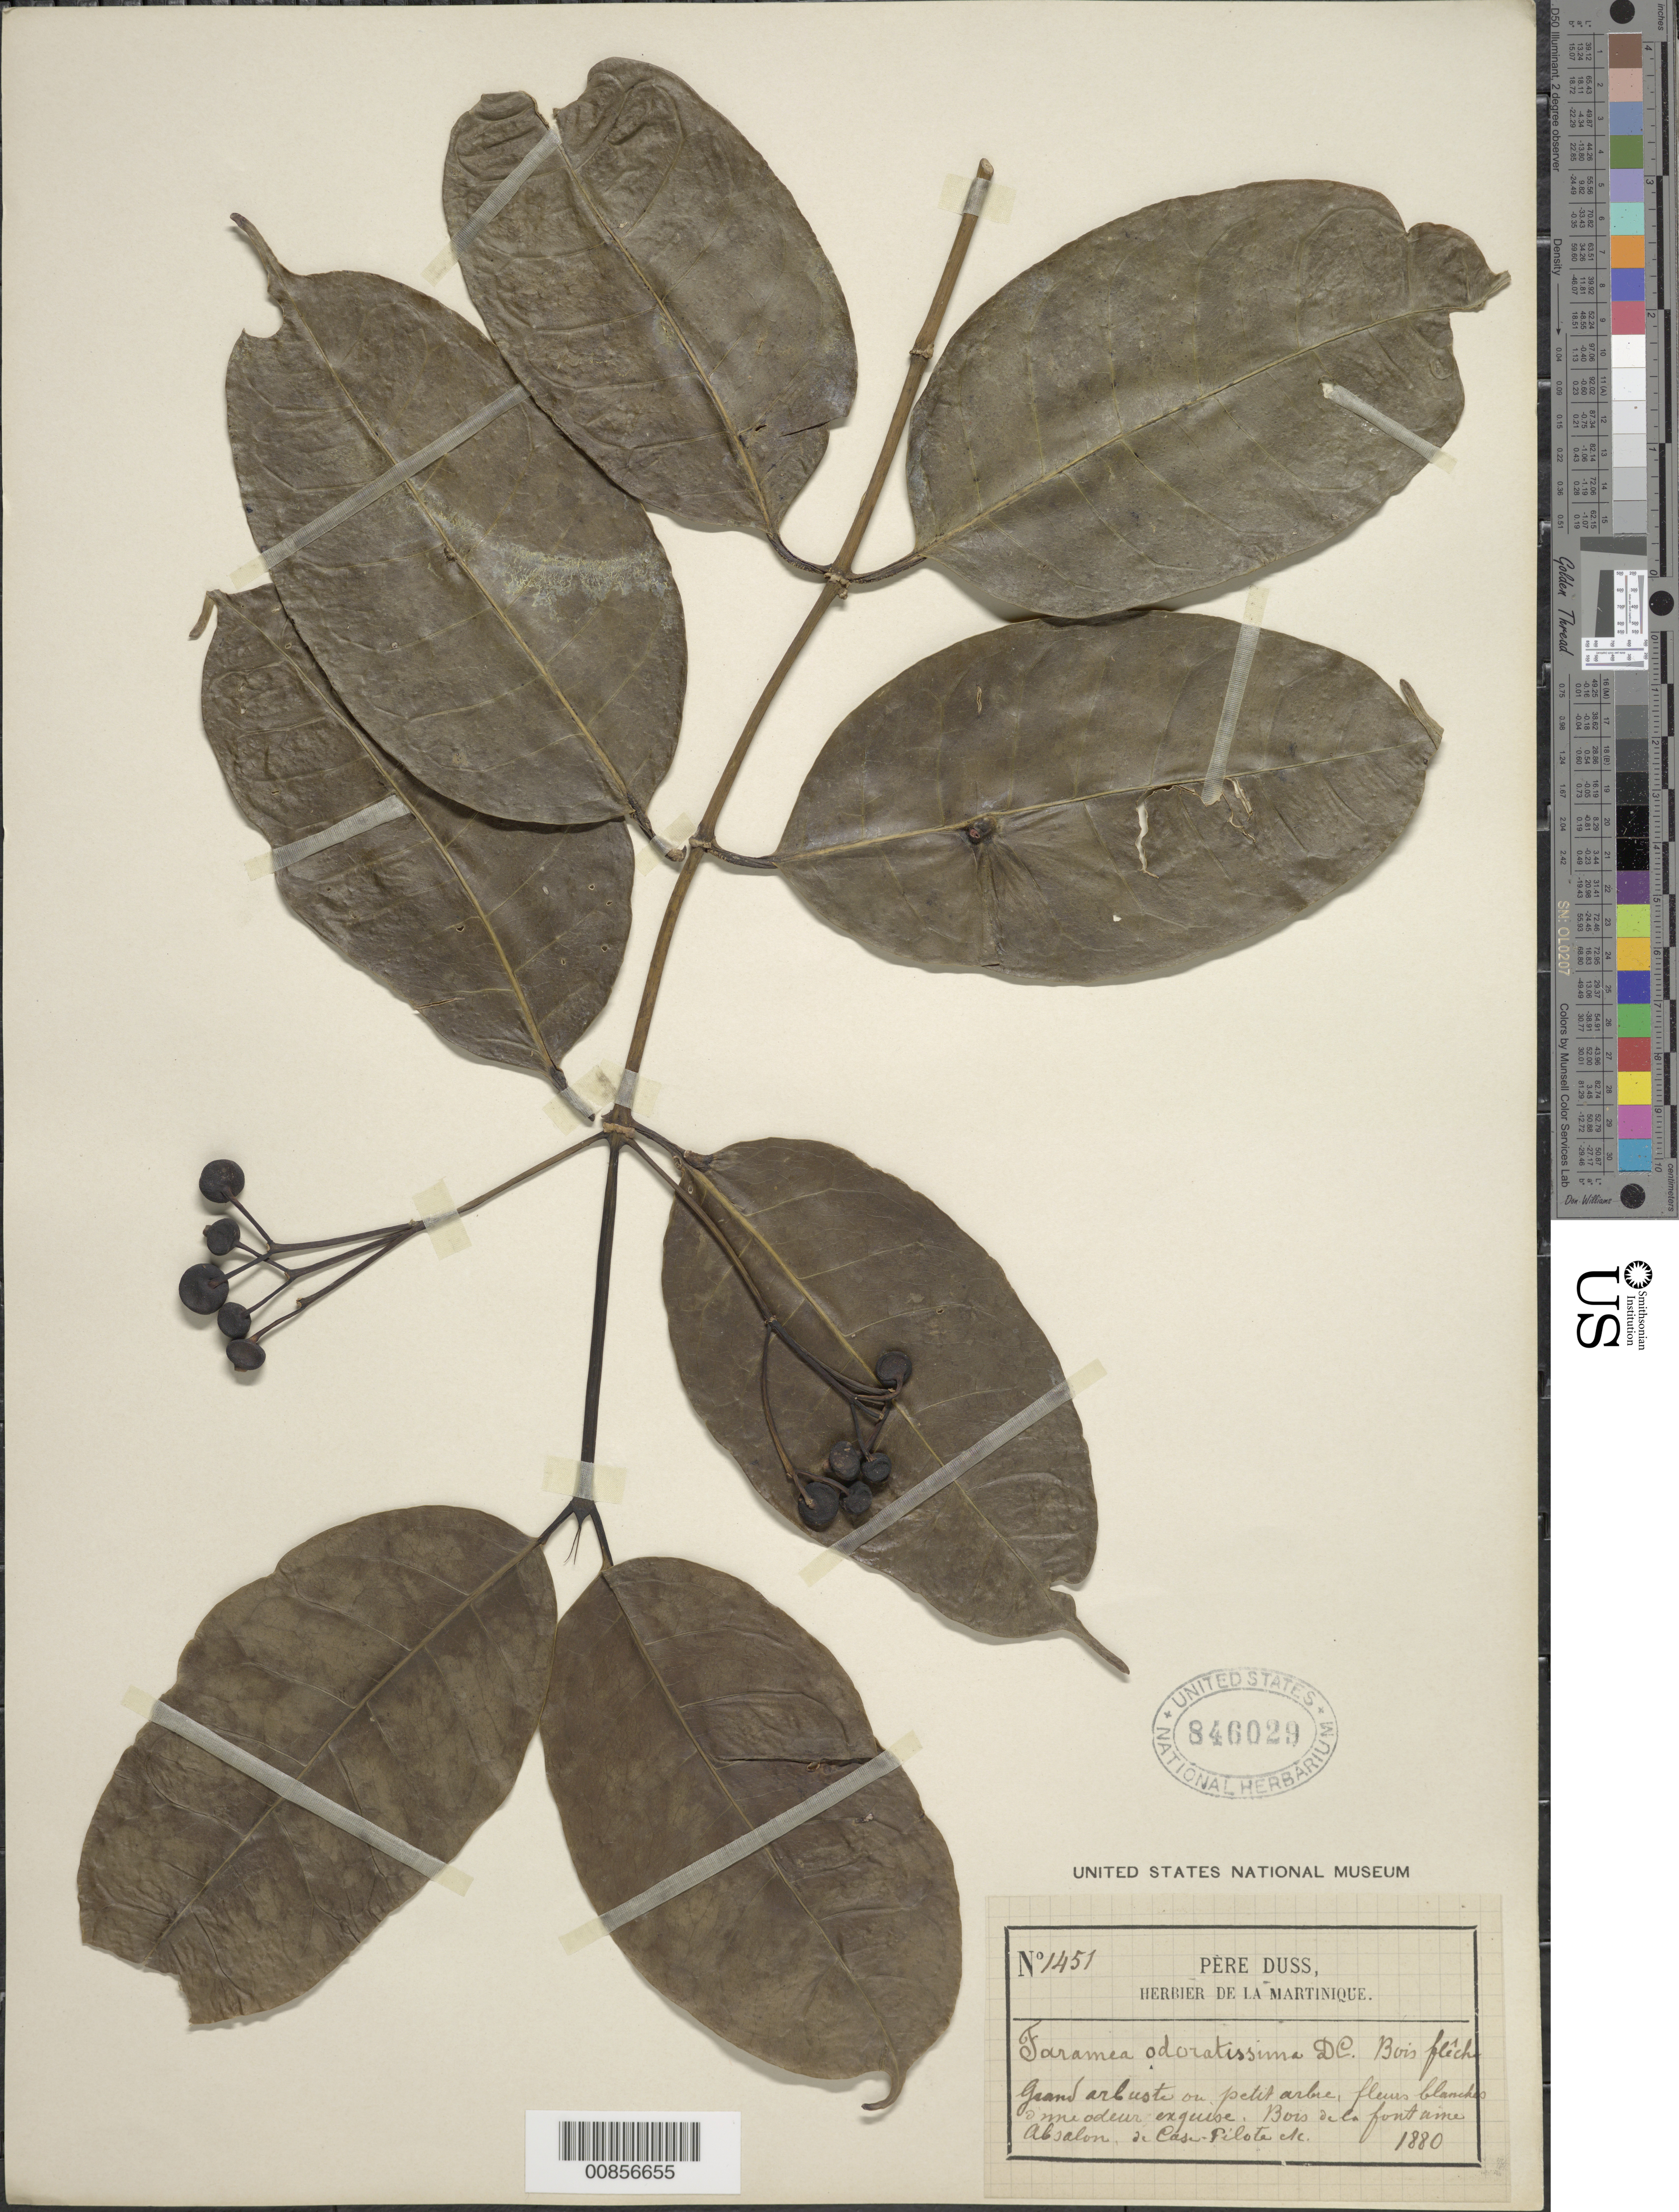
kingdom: Plantae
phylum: Tracheophyta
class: Magnoliopsida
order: Gentianales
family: Rubiaceae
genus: Faramea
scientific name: Faramea occidentalis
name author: (L.) A. Rich.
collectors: Père Duss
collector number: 1451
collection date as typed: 1880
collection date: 1880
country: Martinique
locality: Absalon de Case-Pilote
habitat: Bois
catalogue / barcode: US 846029